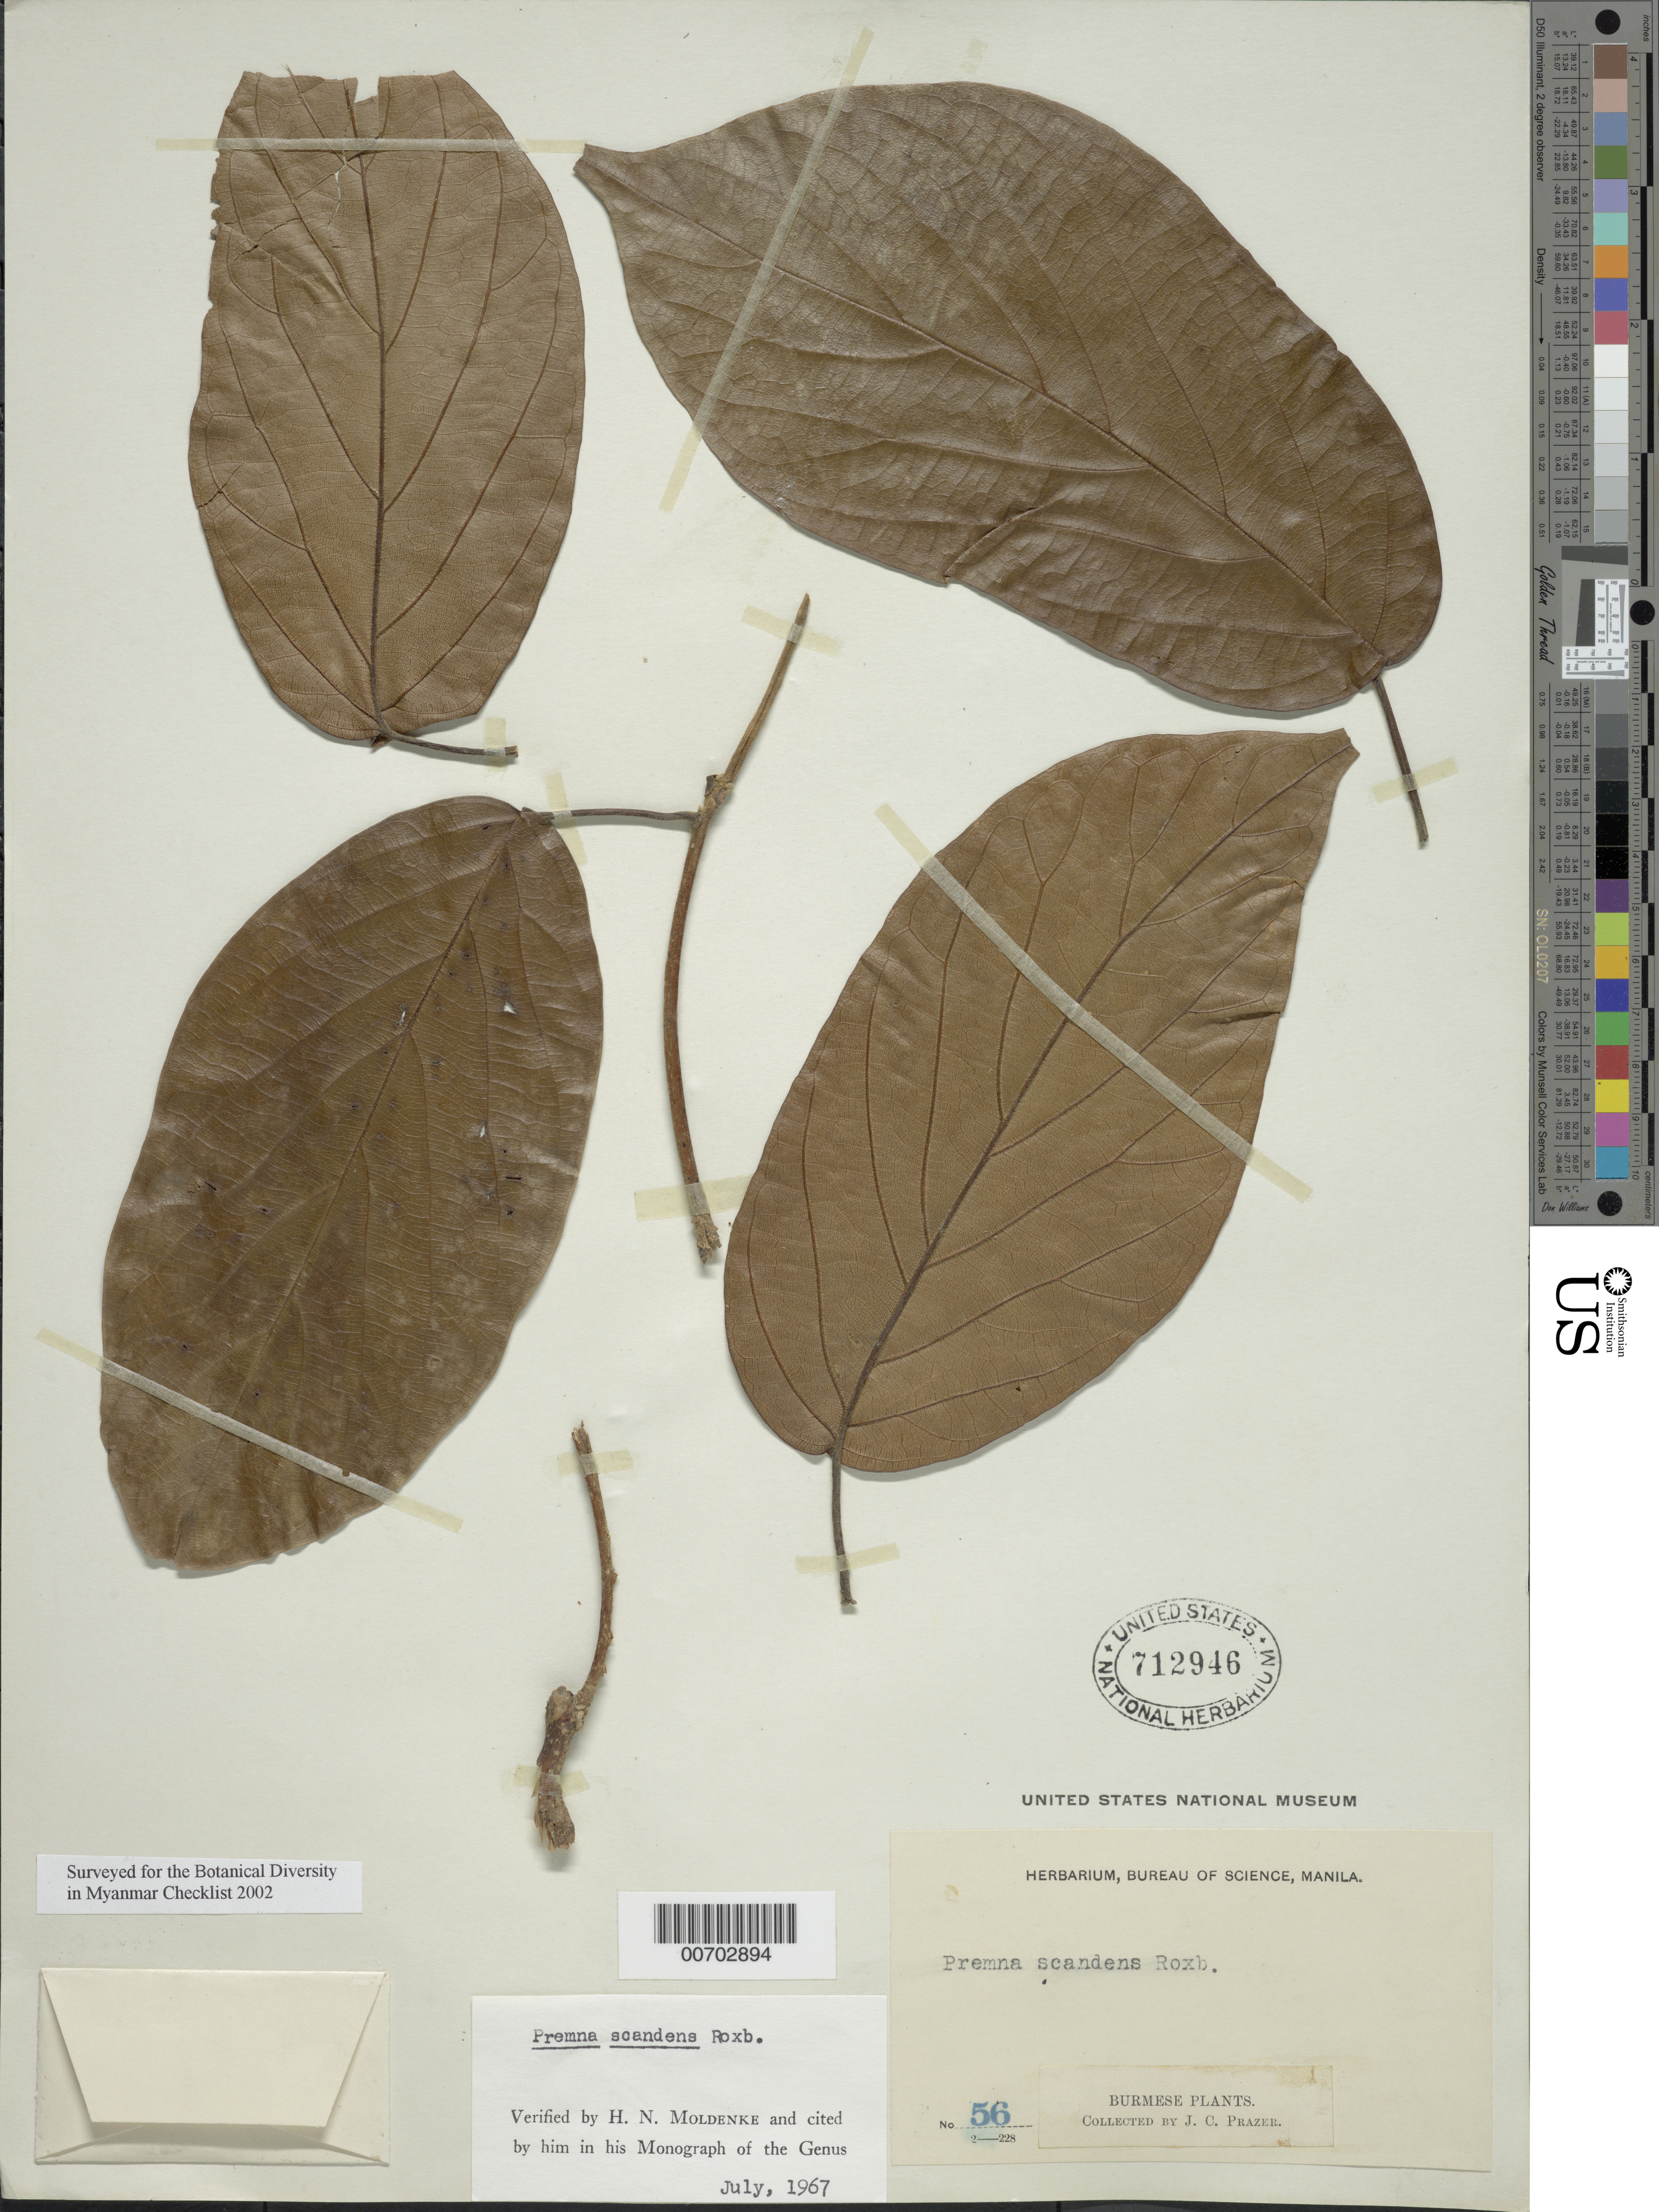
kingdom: Plantae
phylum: Tracheophyta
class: Magnoliopsida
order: Lamiales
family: Lamiaceae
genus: Premna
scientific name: Premna scandens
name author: Roxb.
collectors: J. Prazer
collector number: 56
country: Myanmar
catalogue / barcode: US 712946